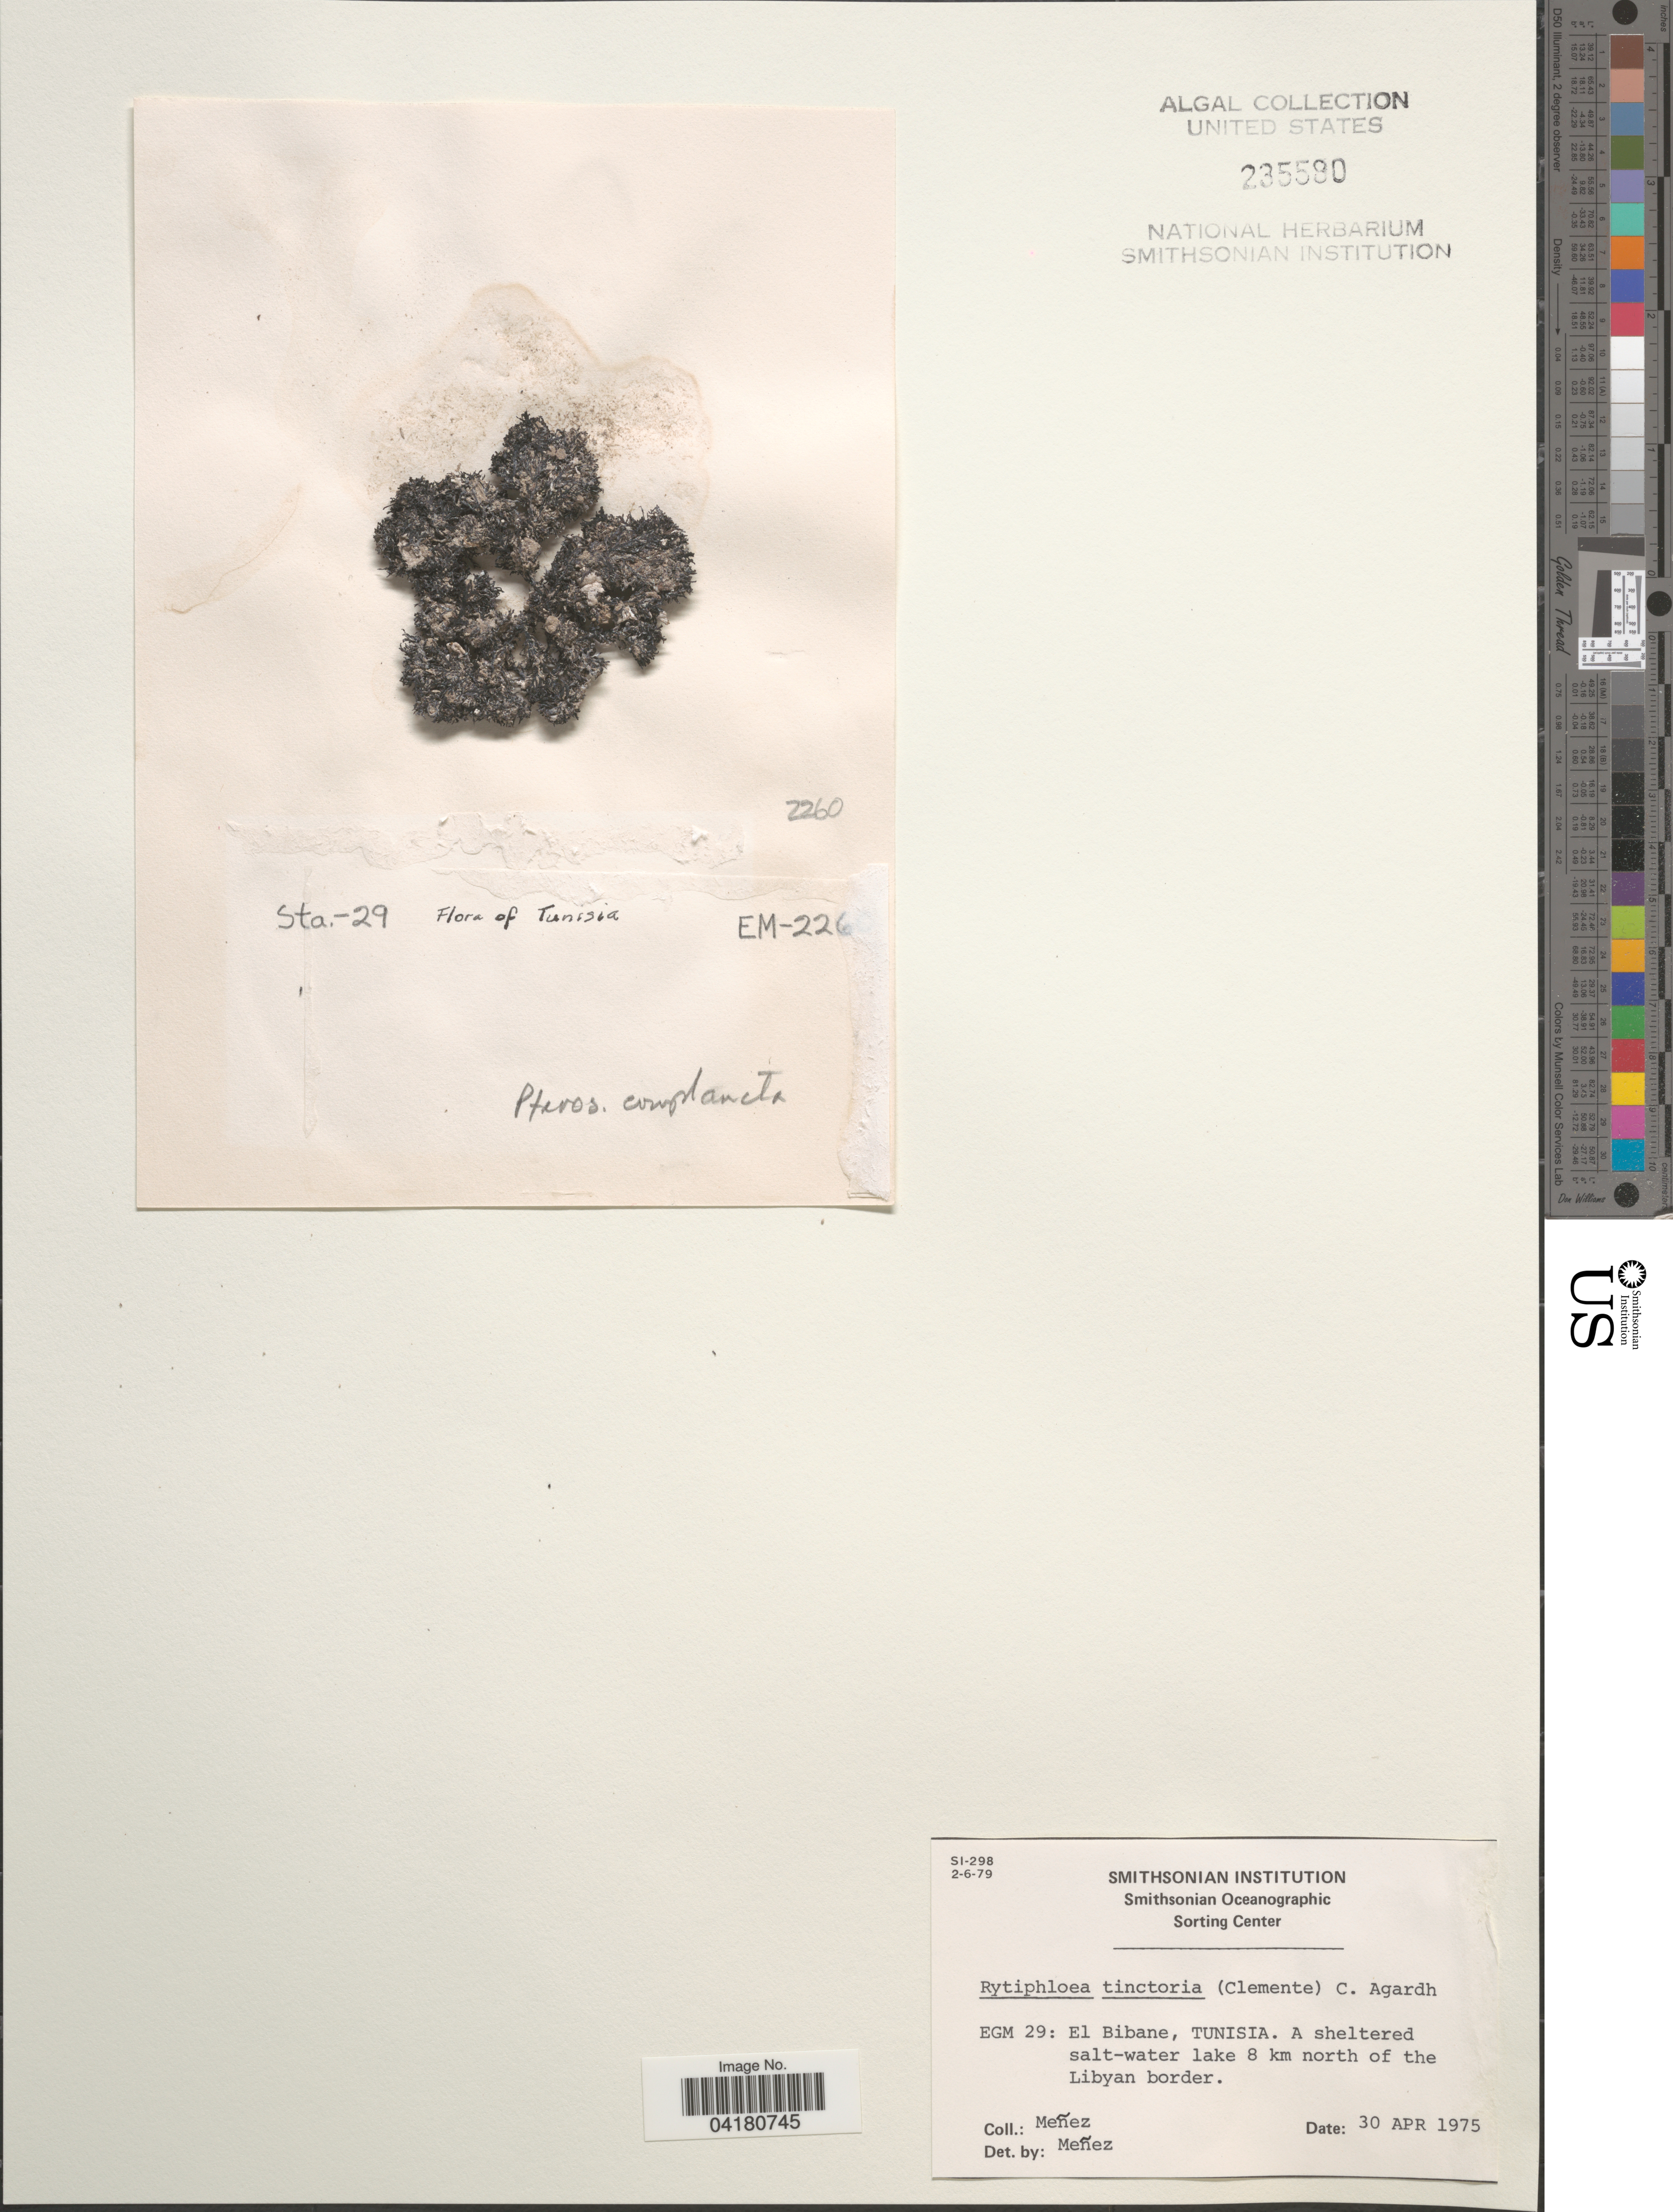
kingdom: Plantae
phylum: Rhodophyta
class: Florideophyceae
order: Ceramiales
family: Rhodomelaceae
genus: Rytiphloea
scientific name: Rytiphloea tinctoria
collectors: Menez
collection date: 1975-04-30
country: Tunisia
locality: EGM 29: El Bibane. A sheltered salt-water lake 8 km north of the Libyan border.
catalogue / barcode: US 235590